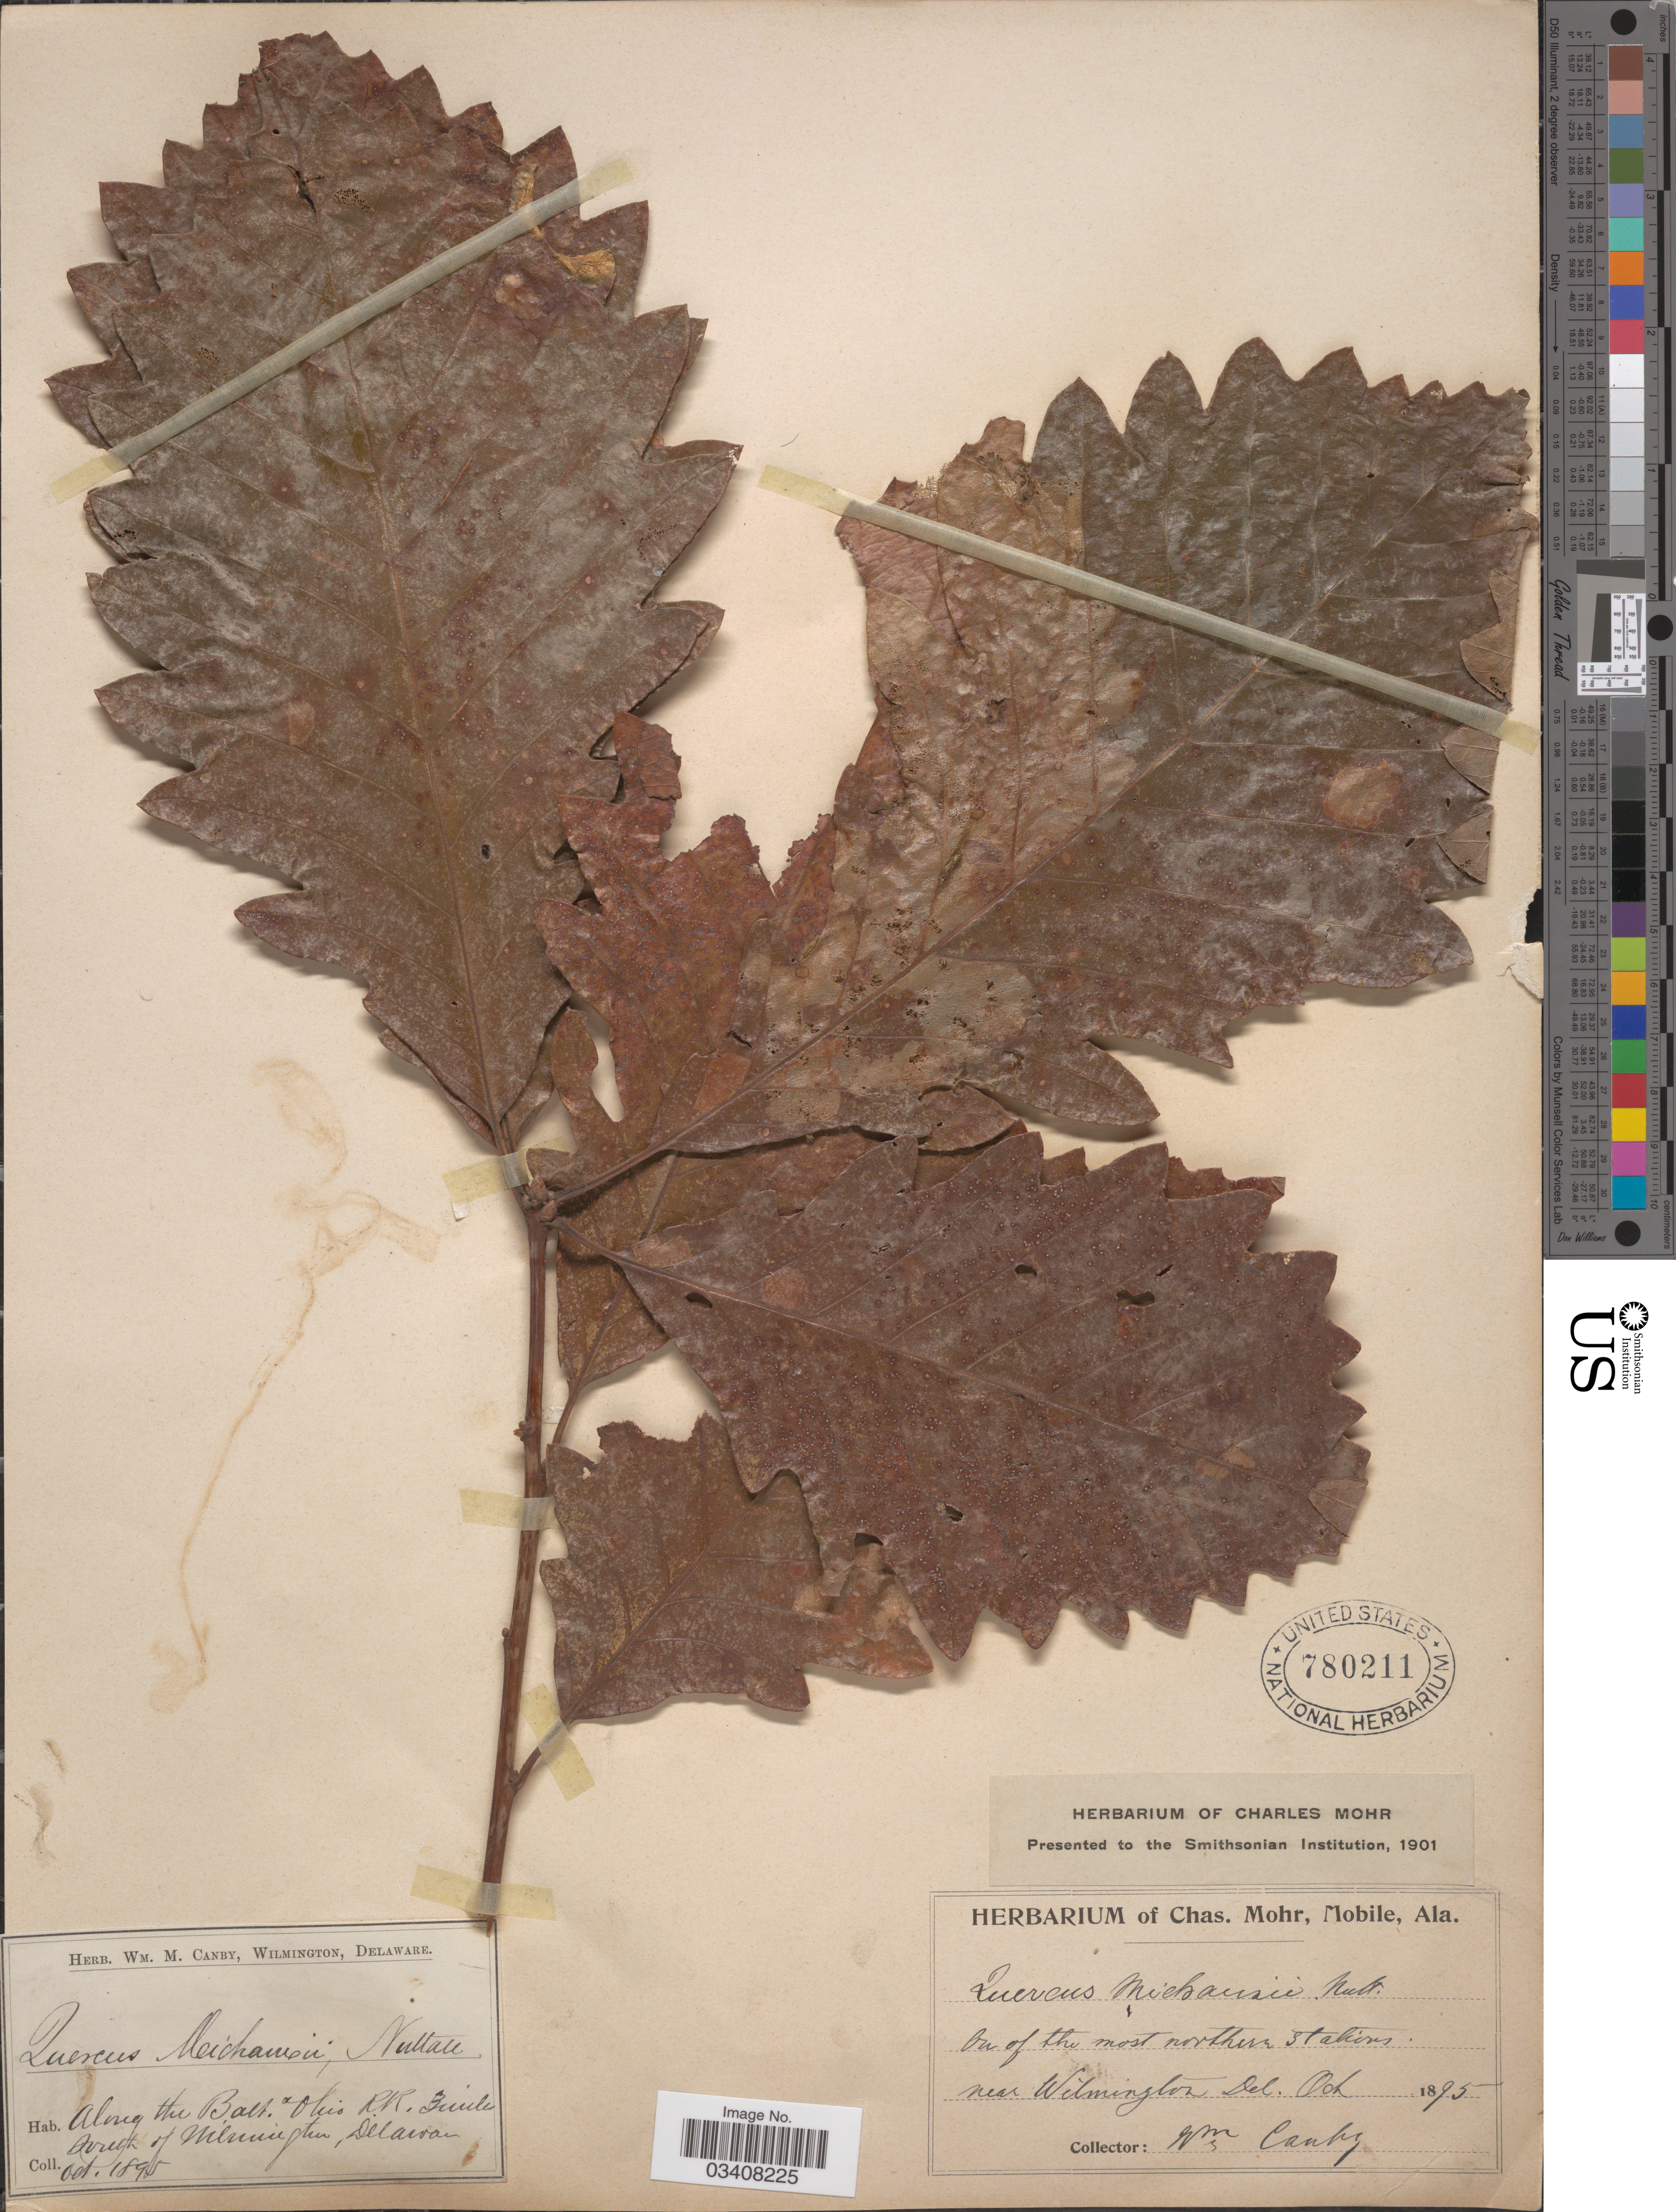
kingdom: Plantae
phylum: Tracheophyta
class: Magnoliopsida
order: Fagales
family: Fagaceae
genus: Quercus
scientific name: Quercus prinus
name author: L.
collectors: W. M. Canby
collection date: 1895-10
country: United States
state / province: Delaware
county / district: New Castle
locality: On the most northern stations near Wilmington. Along the Balt. Ohio RR. 3 miles south of Wilmington.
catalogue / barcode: US 780211